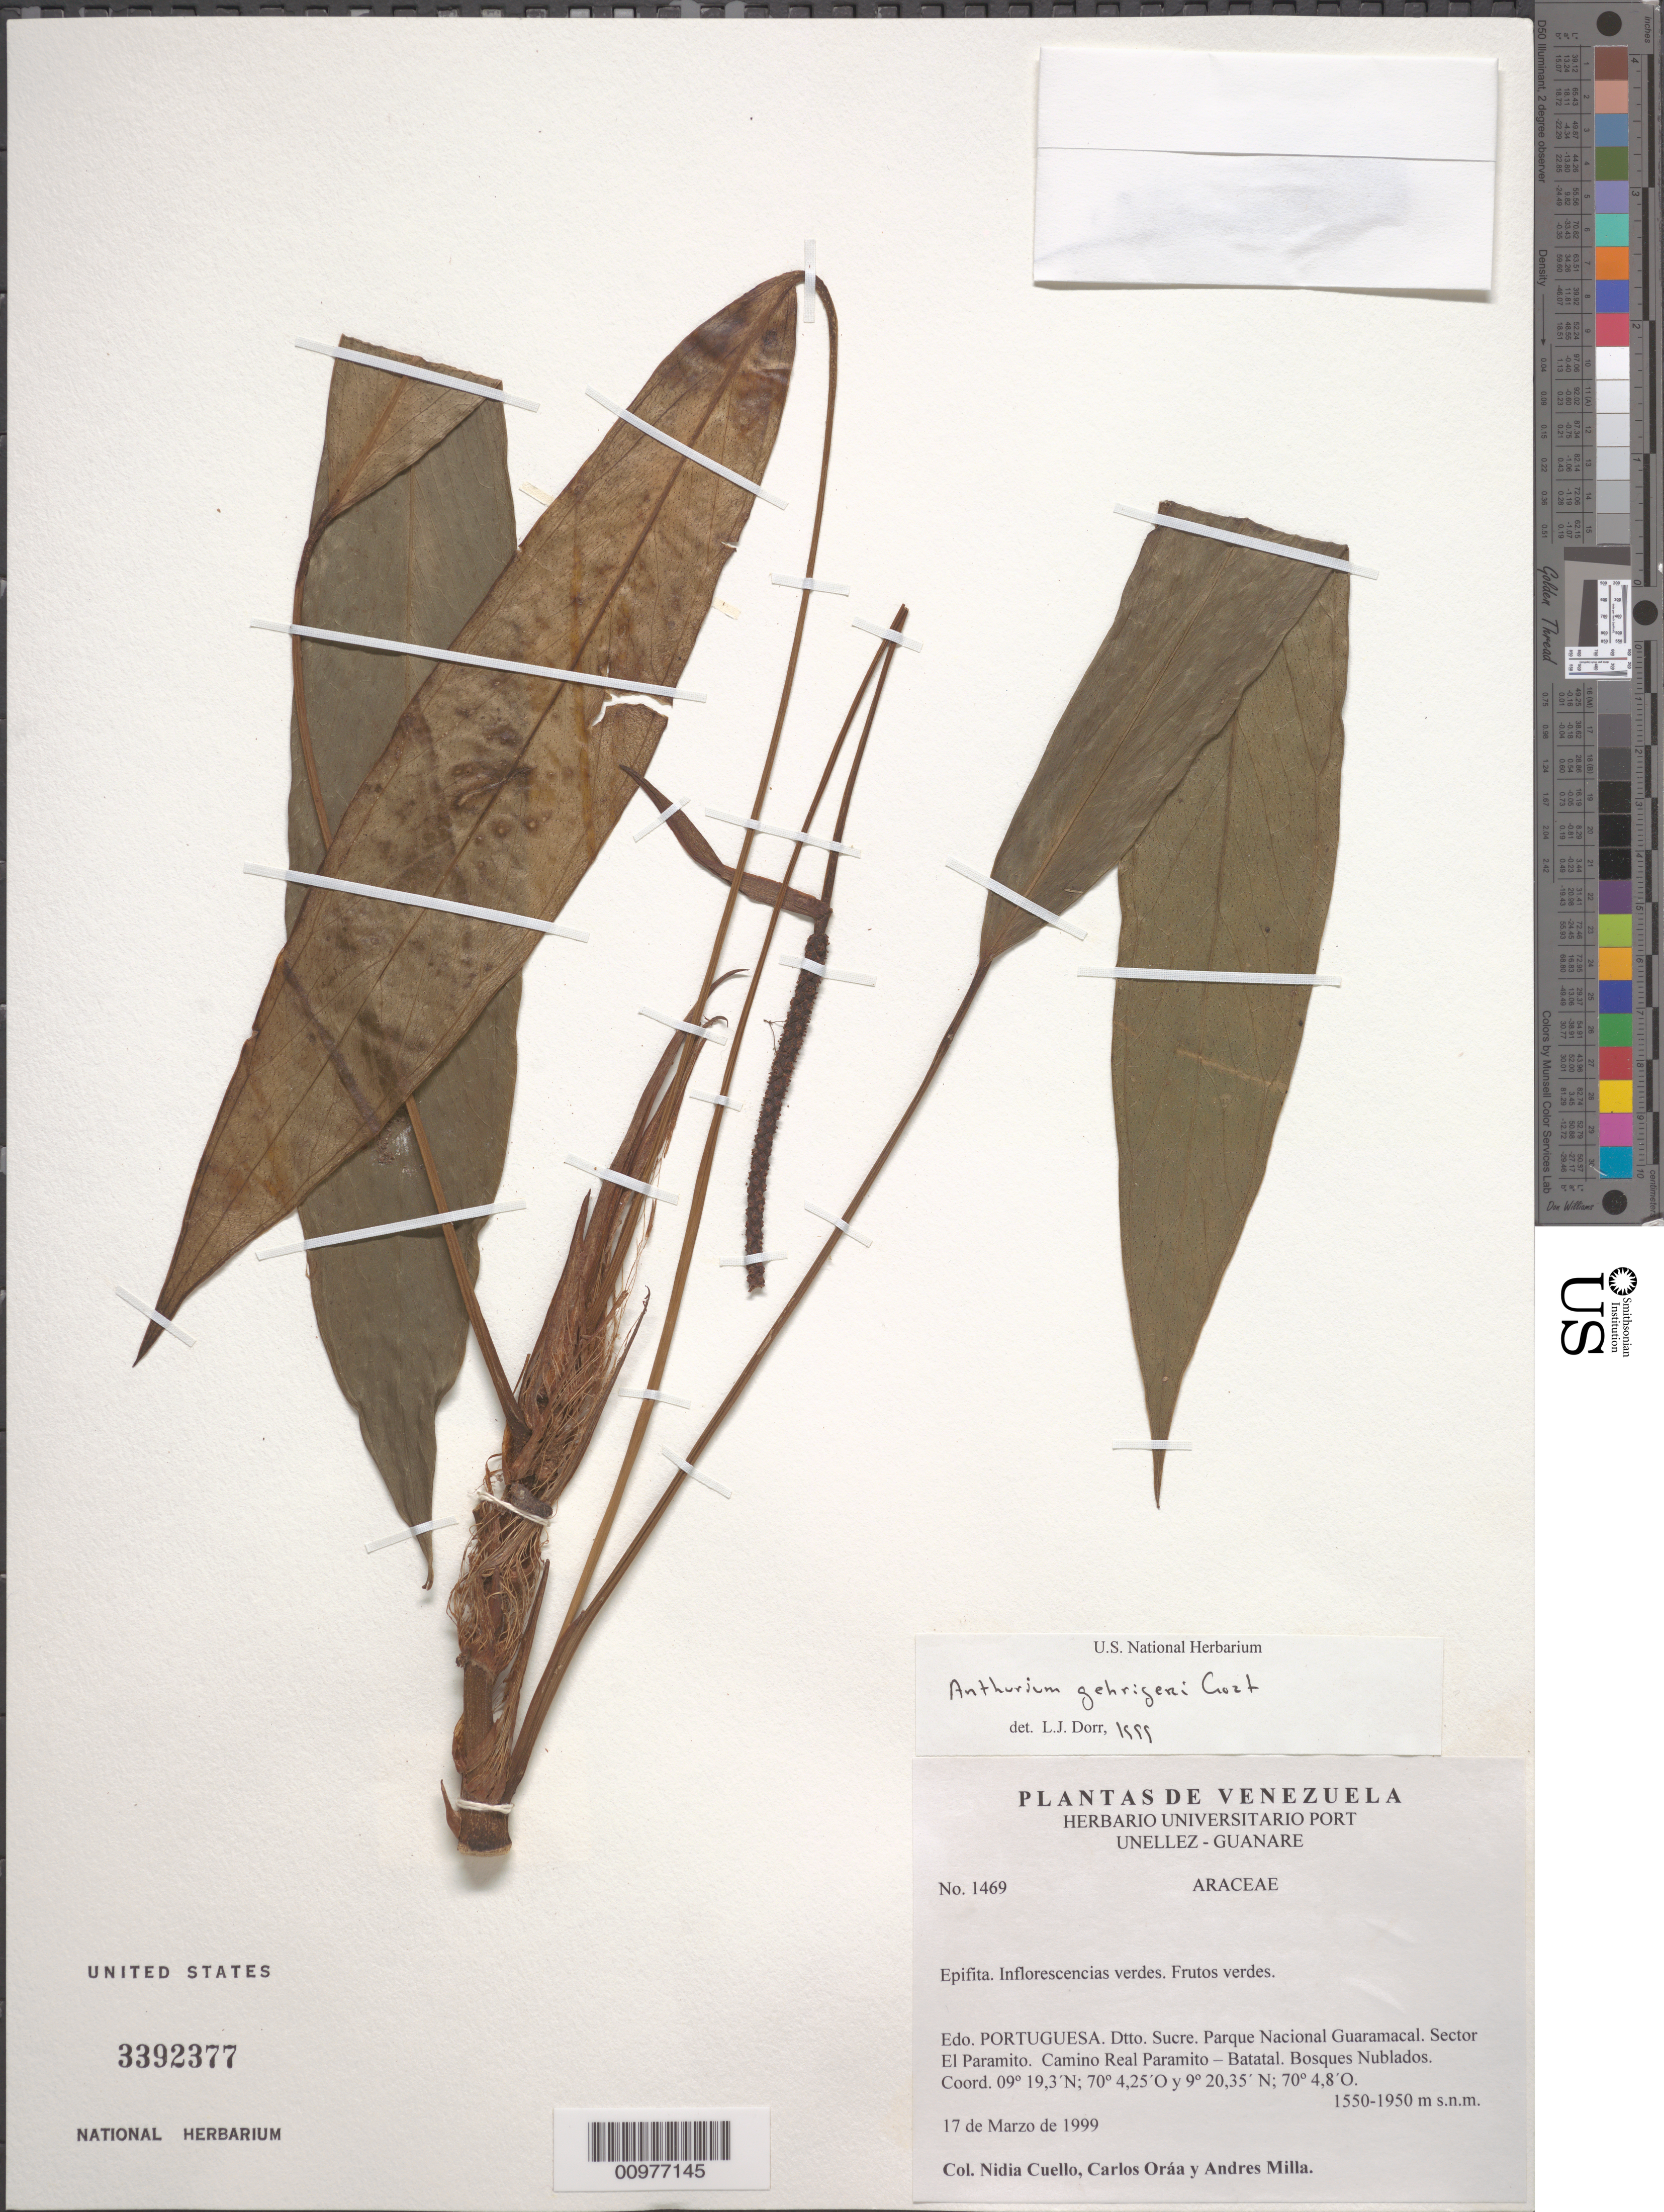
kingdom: Plantae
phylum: Tracheophyta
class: Liliopsida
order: Alismatales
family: Araceae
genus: Anthurium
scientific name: Anthurium gehrigeri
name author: Croat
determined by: Dorr, L. J., (BOT), Smithsonian Institution - National Museum of Natural History (UNITED STATES)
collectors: N. L. Cuello, C. Oráa & A. Milla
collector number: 1469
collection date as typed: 17 Mar 1999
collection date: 1999-03-17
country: Venezuela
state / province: Portuguesa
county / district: Sucre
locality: Parque Nacional Guaramacal. Sector El Paramito. Camino Real Paramito - Batatal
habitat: bosques nublados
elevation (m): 1550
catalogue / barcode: US 3392377